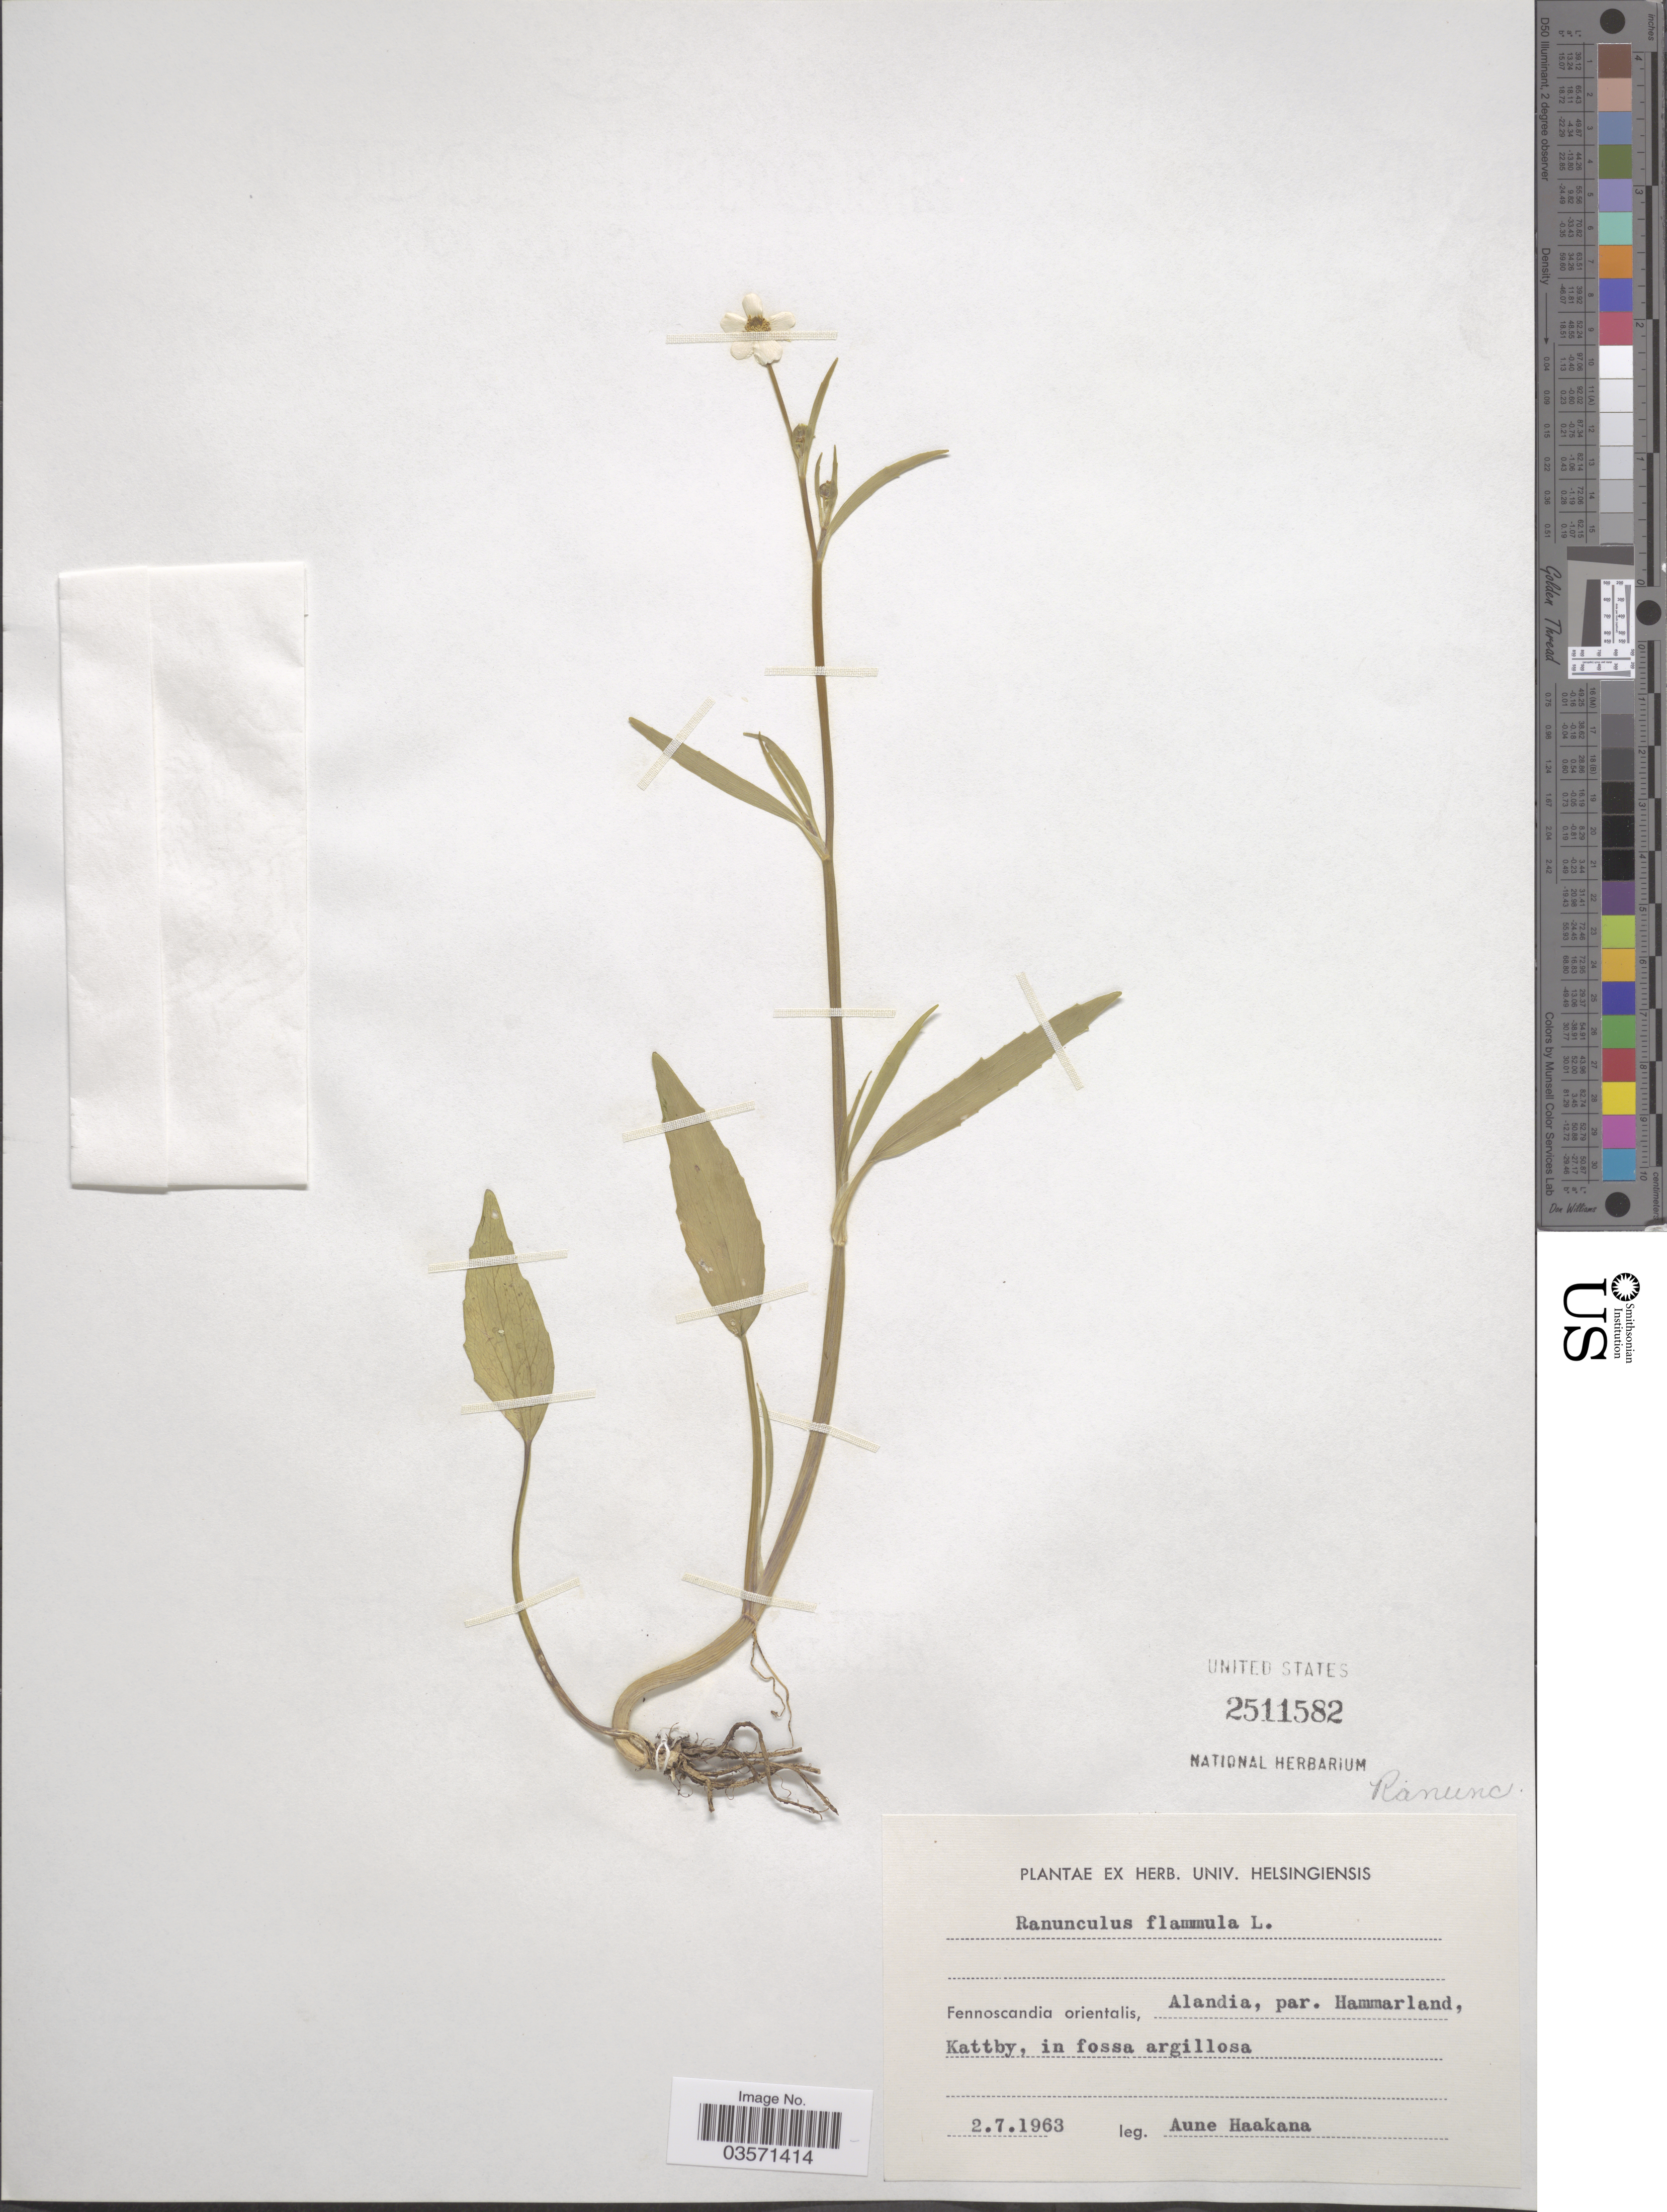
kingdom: Plantae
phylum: Tracheophyta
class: Magnoliopsida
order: Ranunculales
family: Ranunculaceae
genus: Ranunculus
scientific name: Ranunculus flammula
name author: L.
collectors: A. Haakana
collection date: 1963-07-02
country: Finland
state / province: Ahvenanmaa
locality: Fennoscandia orientalis, Alandia, par. Hammarland, Kattby.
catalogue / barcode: US 2511582